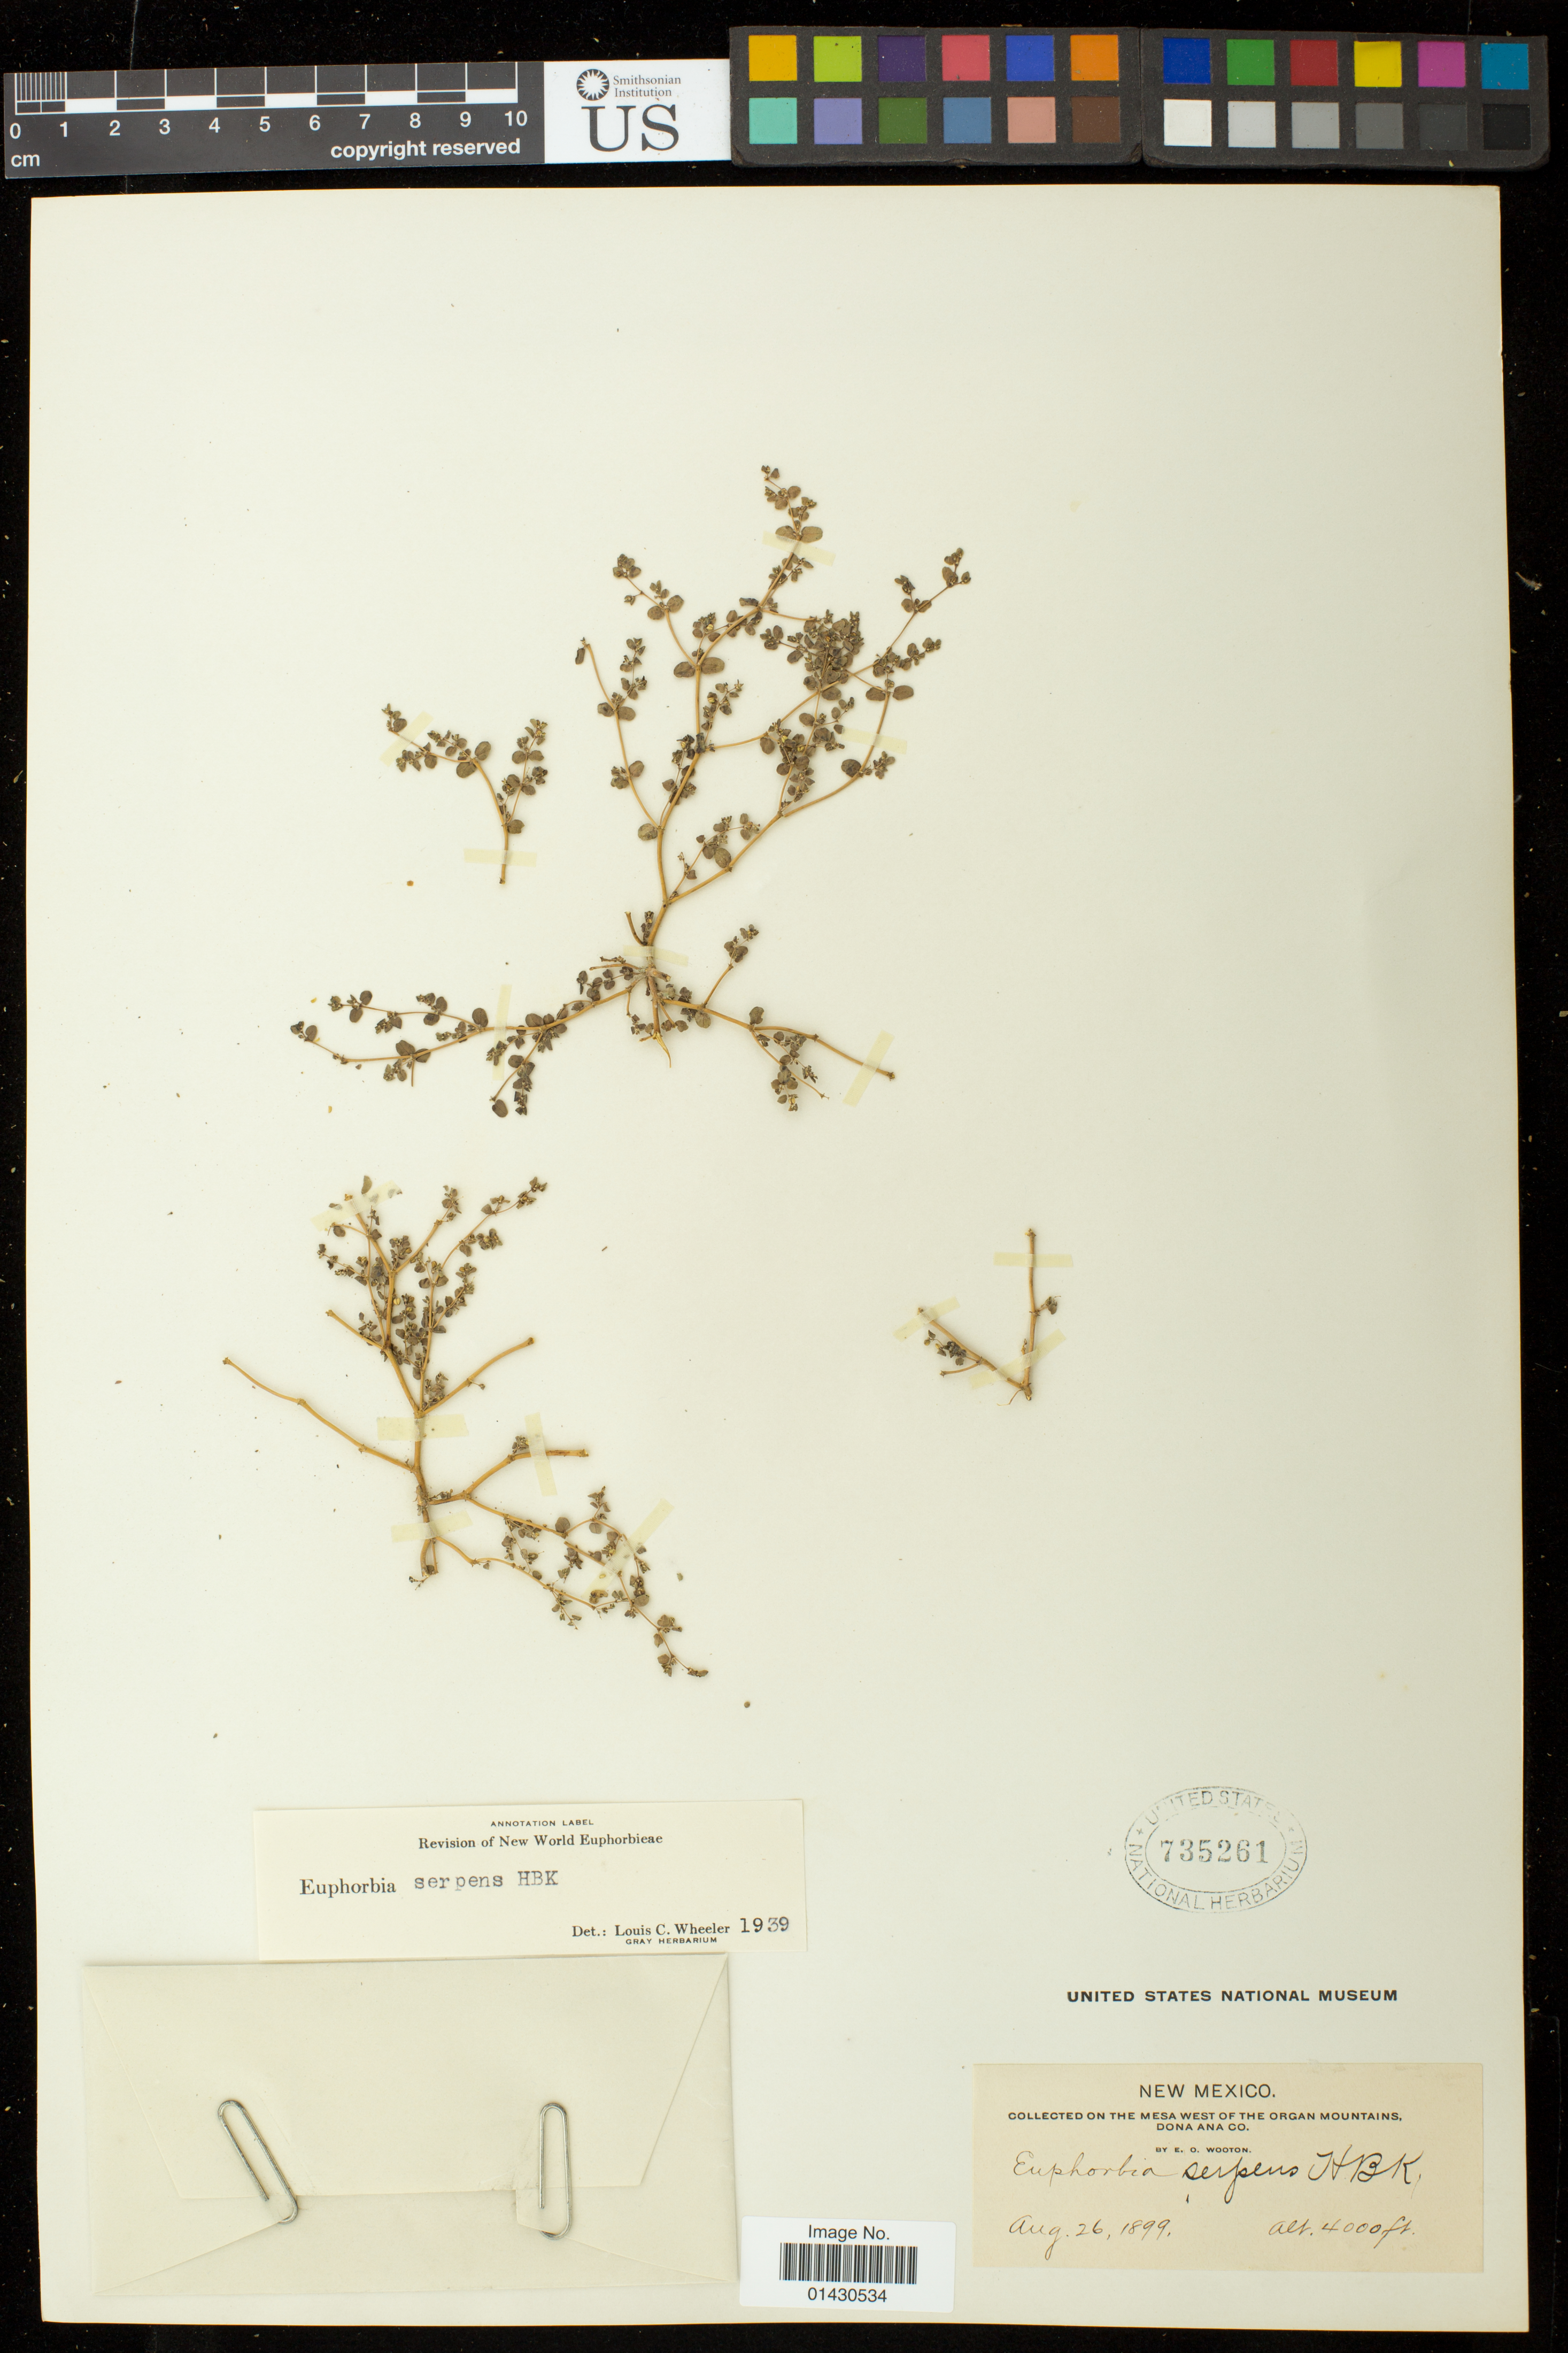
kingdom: Plantae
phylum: Tracheophyta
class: Magnoliopsida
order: Malpighiales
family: Euphorbiaceae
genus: Euphorbia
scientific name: Euphorbia serpens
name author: Kunth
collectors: E. O. Wooton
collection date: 1899-08-26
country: United States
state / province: New Mexico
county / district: Dona Ana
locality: Collected on the mesa west of the organ mountains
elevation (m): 1219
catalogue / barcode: US 735261